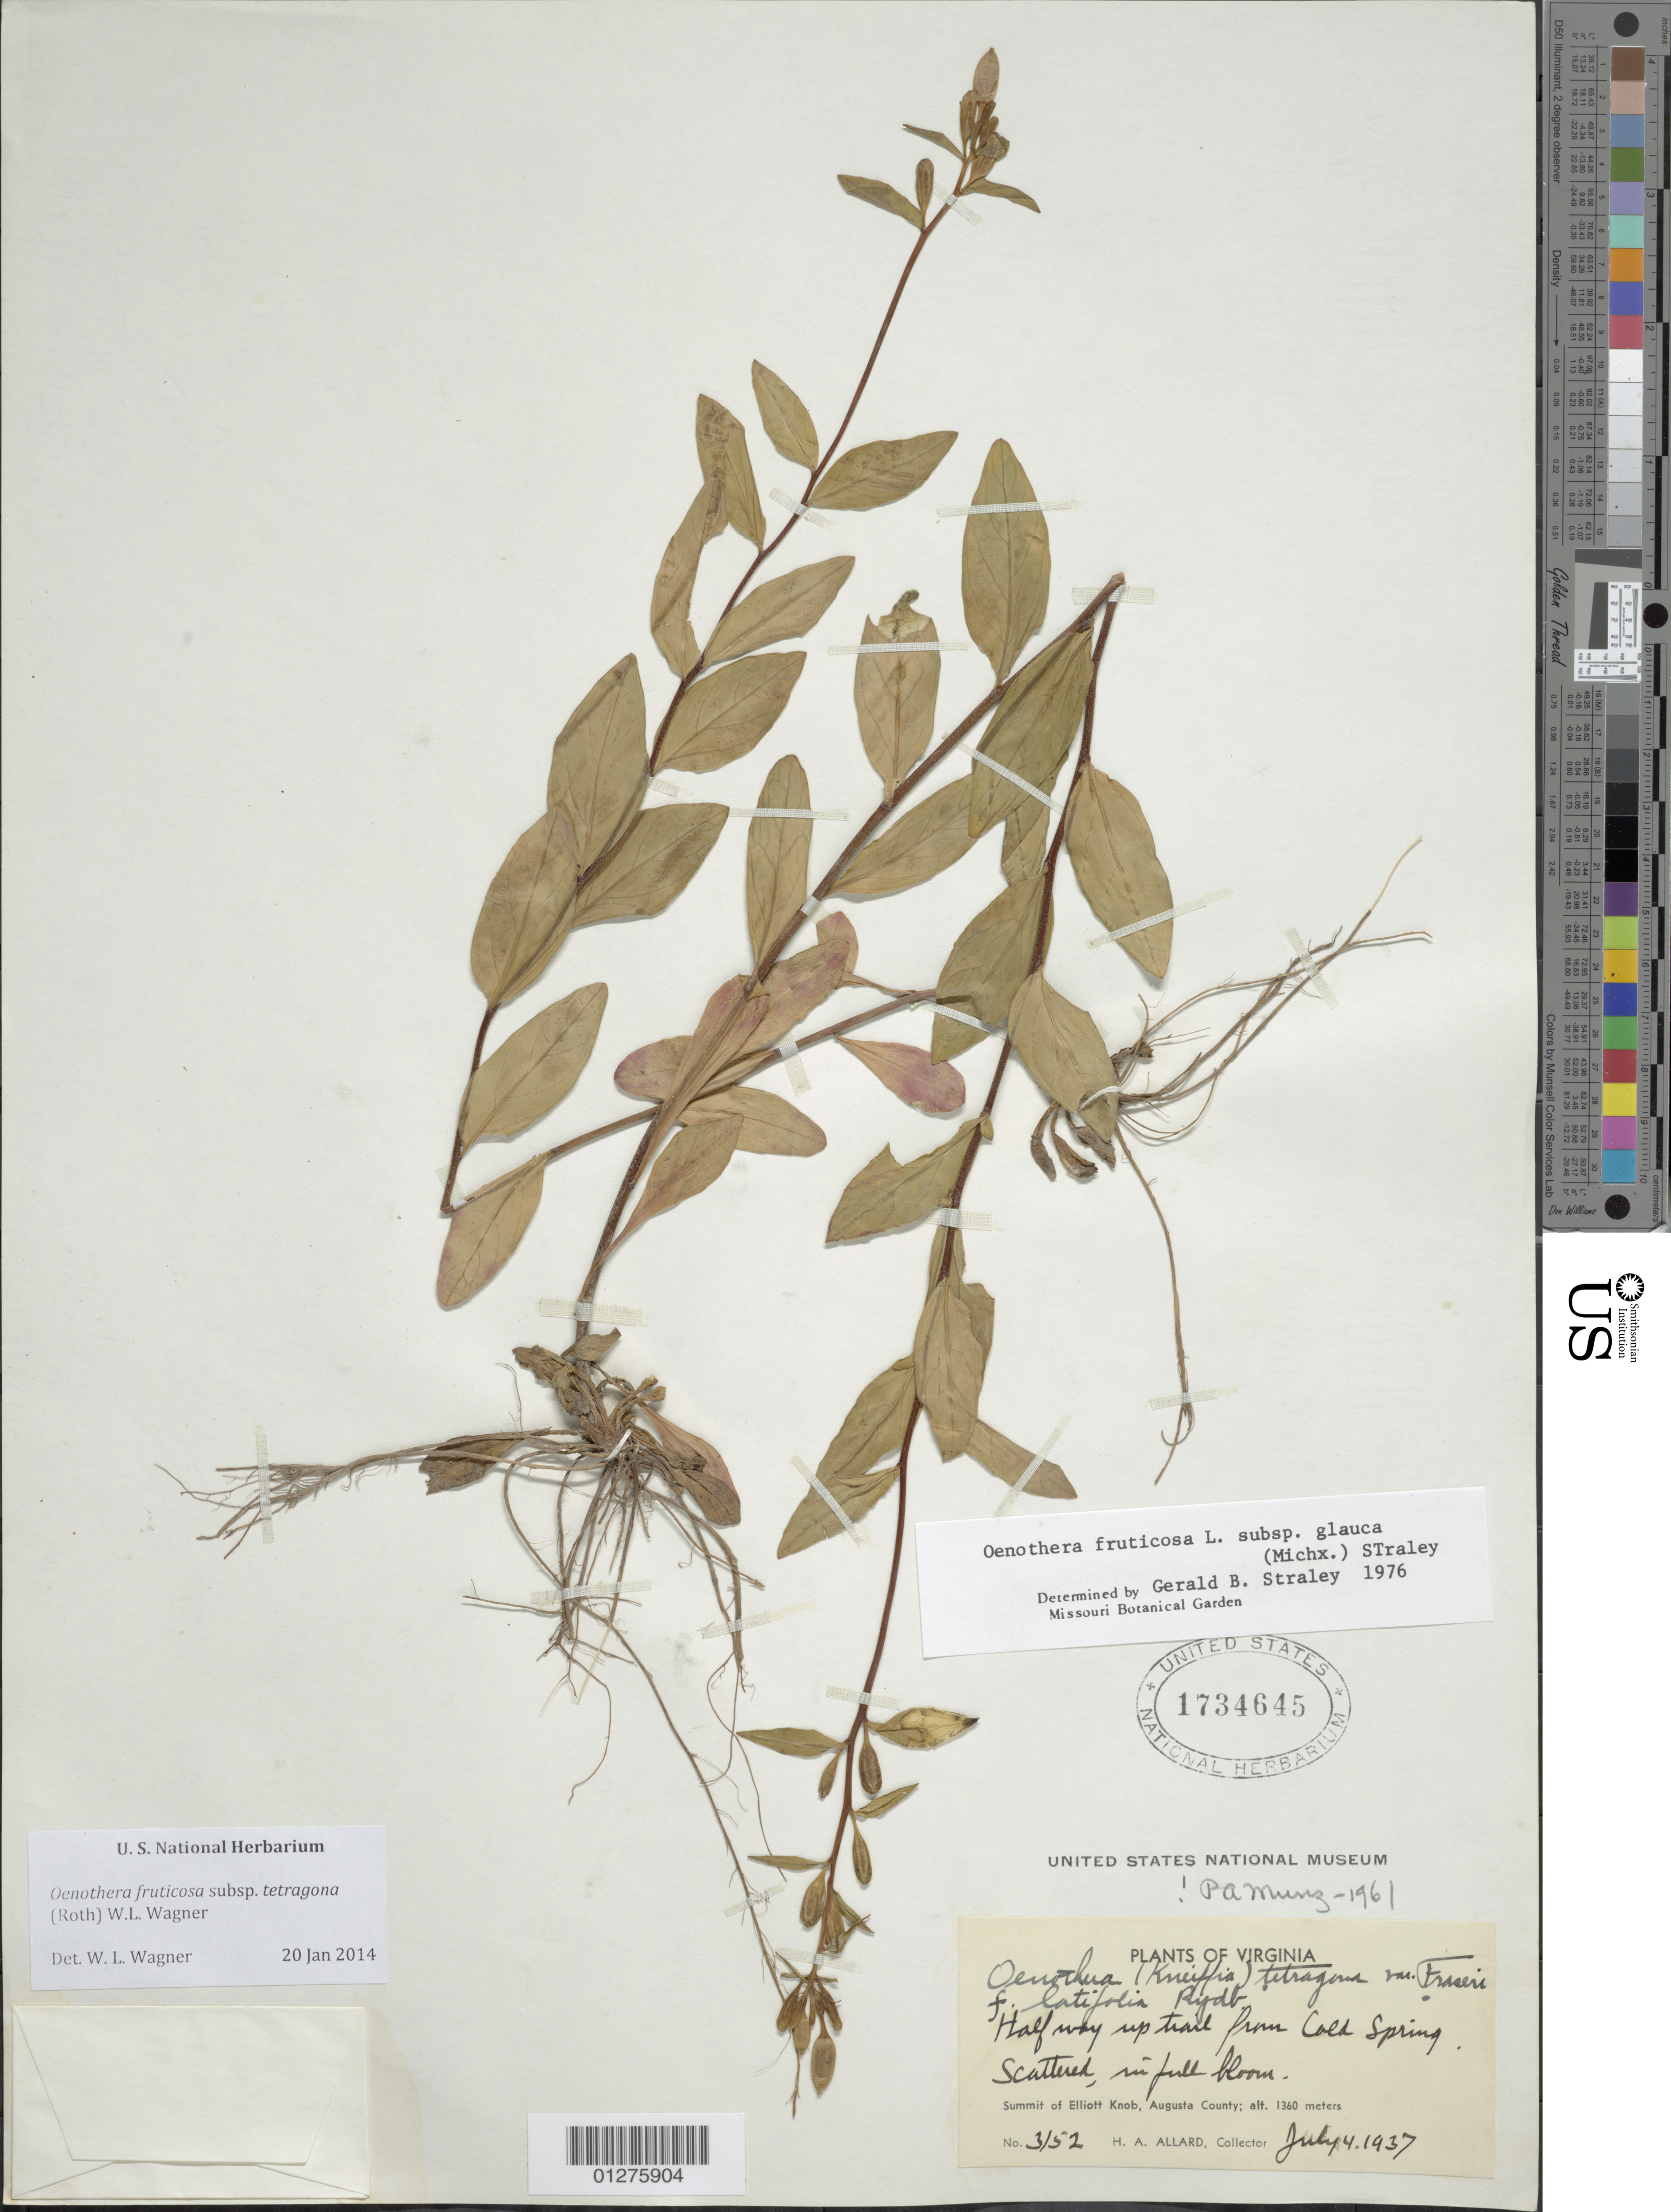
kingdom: Plantae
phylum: Tracheophyta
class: Magnoliopsida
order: Myrtales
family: Onagraceae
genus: Oenothera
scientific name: Oenothera fruticosa subsp. tetragona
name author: (Roth) W.L. Wagner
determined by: Wagner, W. L., (BOT), Smithsonian Institution - National Museum of Natural History (UNITED STATES)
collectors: H. A. Allard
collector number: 3152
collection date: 1937-07-04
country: United States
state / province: Virginia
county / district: Augusta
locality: Half way up trail from Cold Spring, summit of Elliott Knob.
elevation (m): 1360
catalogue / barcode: US 1734645